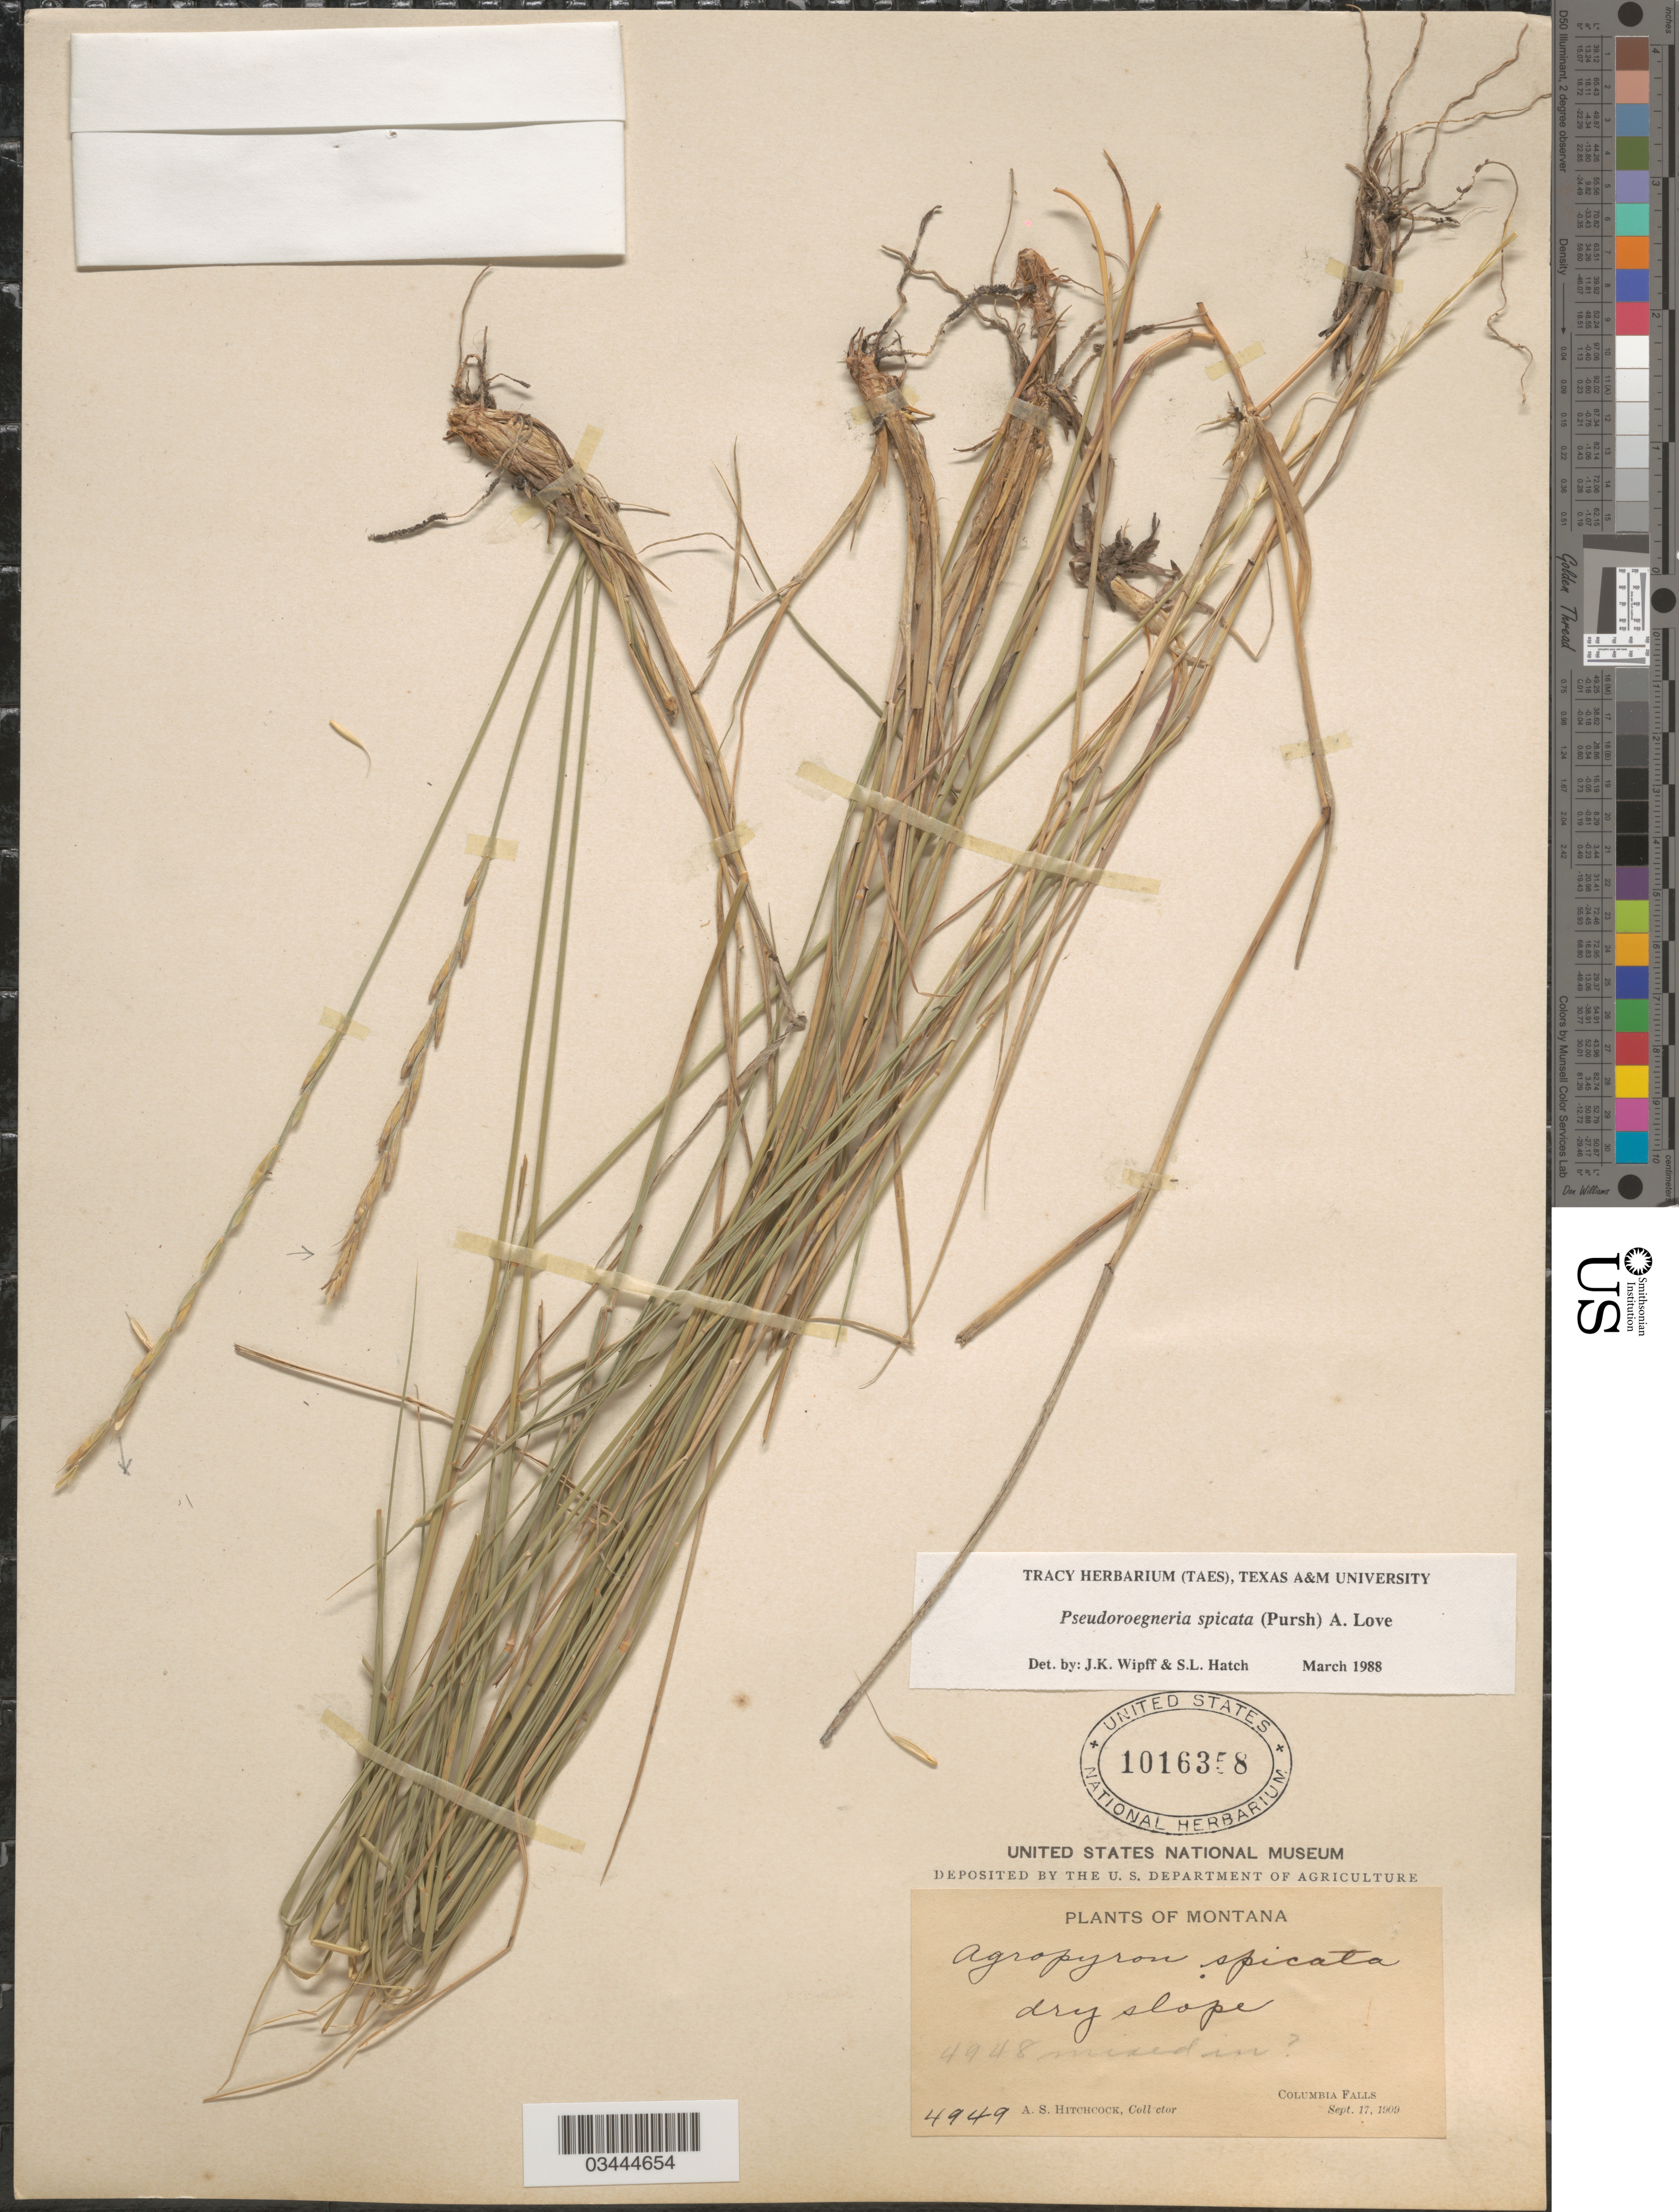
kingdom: Plantae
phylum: Tracheophyta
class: Liliopsida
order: Poales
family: Poaceae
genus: Pseudoroegneria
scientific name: Pseudoroegneria spicata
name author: (Pursh) Á. Löve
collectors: A. S. Hitchcock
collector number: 4949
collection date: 1909-09-17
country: United States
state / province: Montana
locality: Columbia Falls.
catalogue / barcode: US 1016358